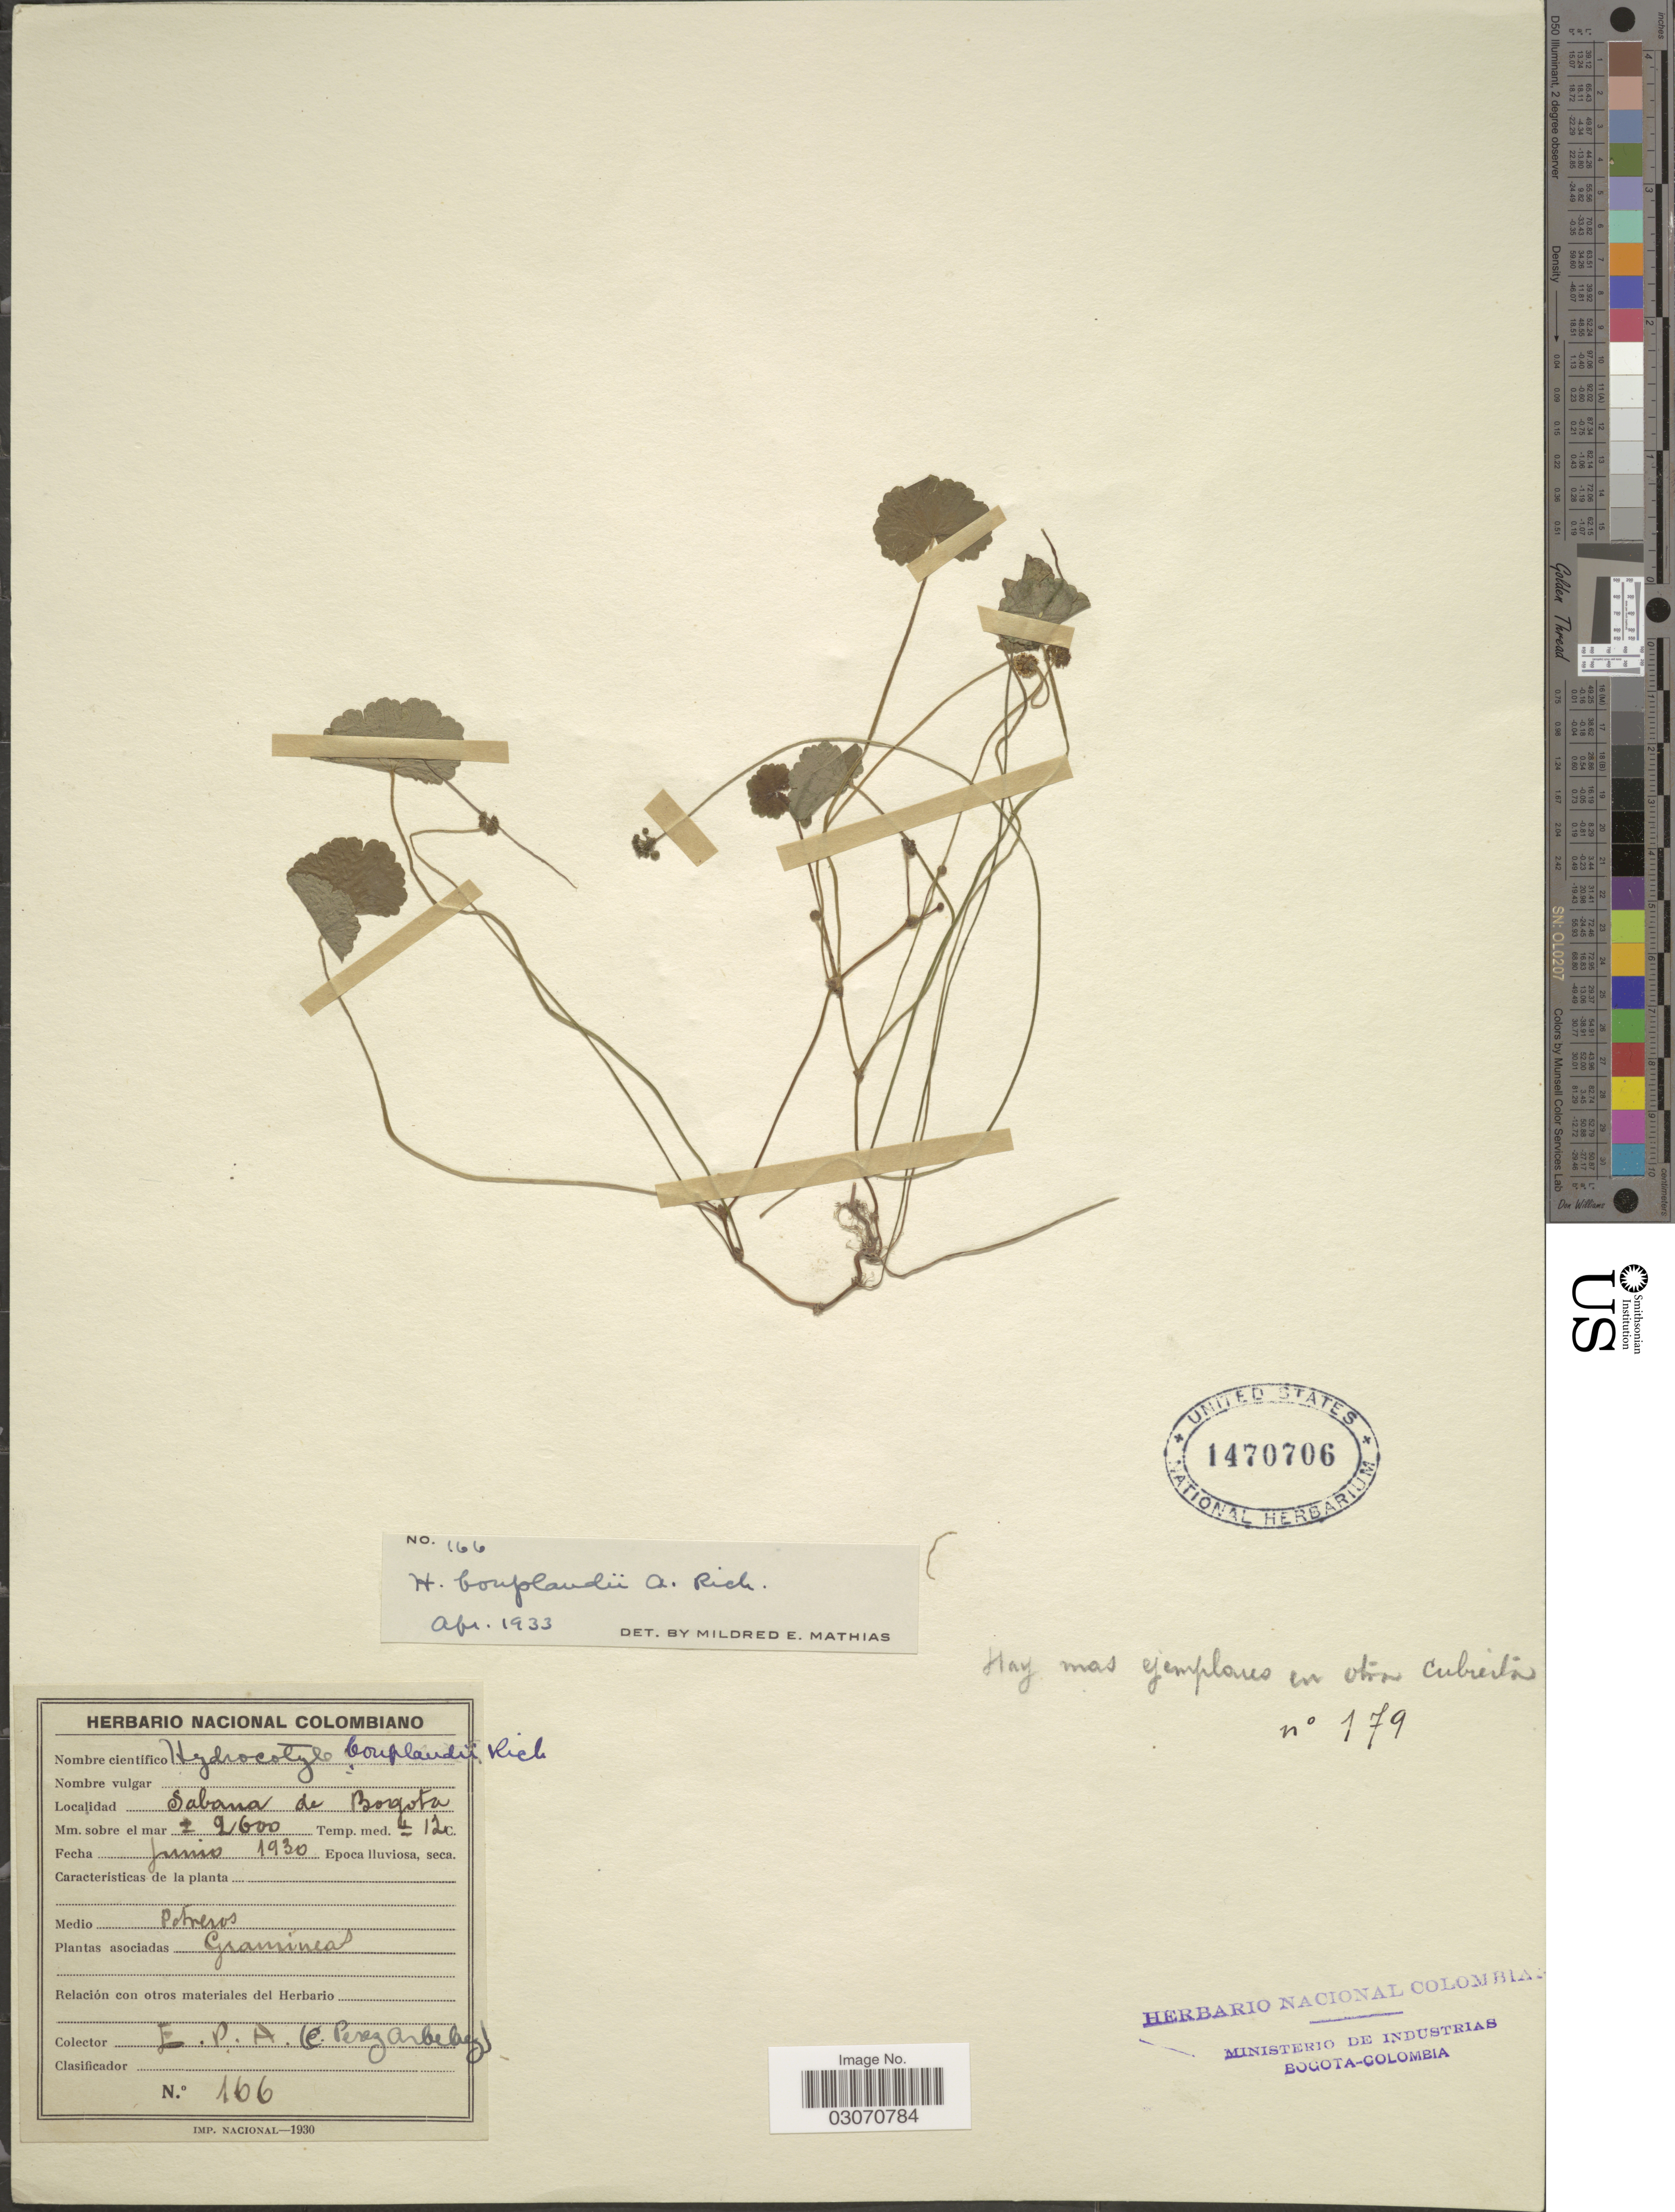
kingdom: Plantae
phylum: Tracheophyta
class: Magnoliopsida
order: Apiales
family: Araliaceae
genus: Hydrocotyle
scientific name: Hydrocotyle bonplandii var. bonplandii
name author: A. Rich.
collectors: E. Pérez Arbeláez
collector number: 106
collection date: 1930-06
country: Colombia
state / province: Bogota D.C.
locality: Sabana de Bogota.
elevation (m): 2600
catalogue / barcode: US 1470706